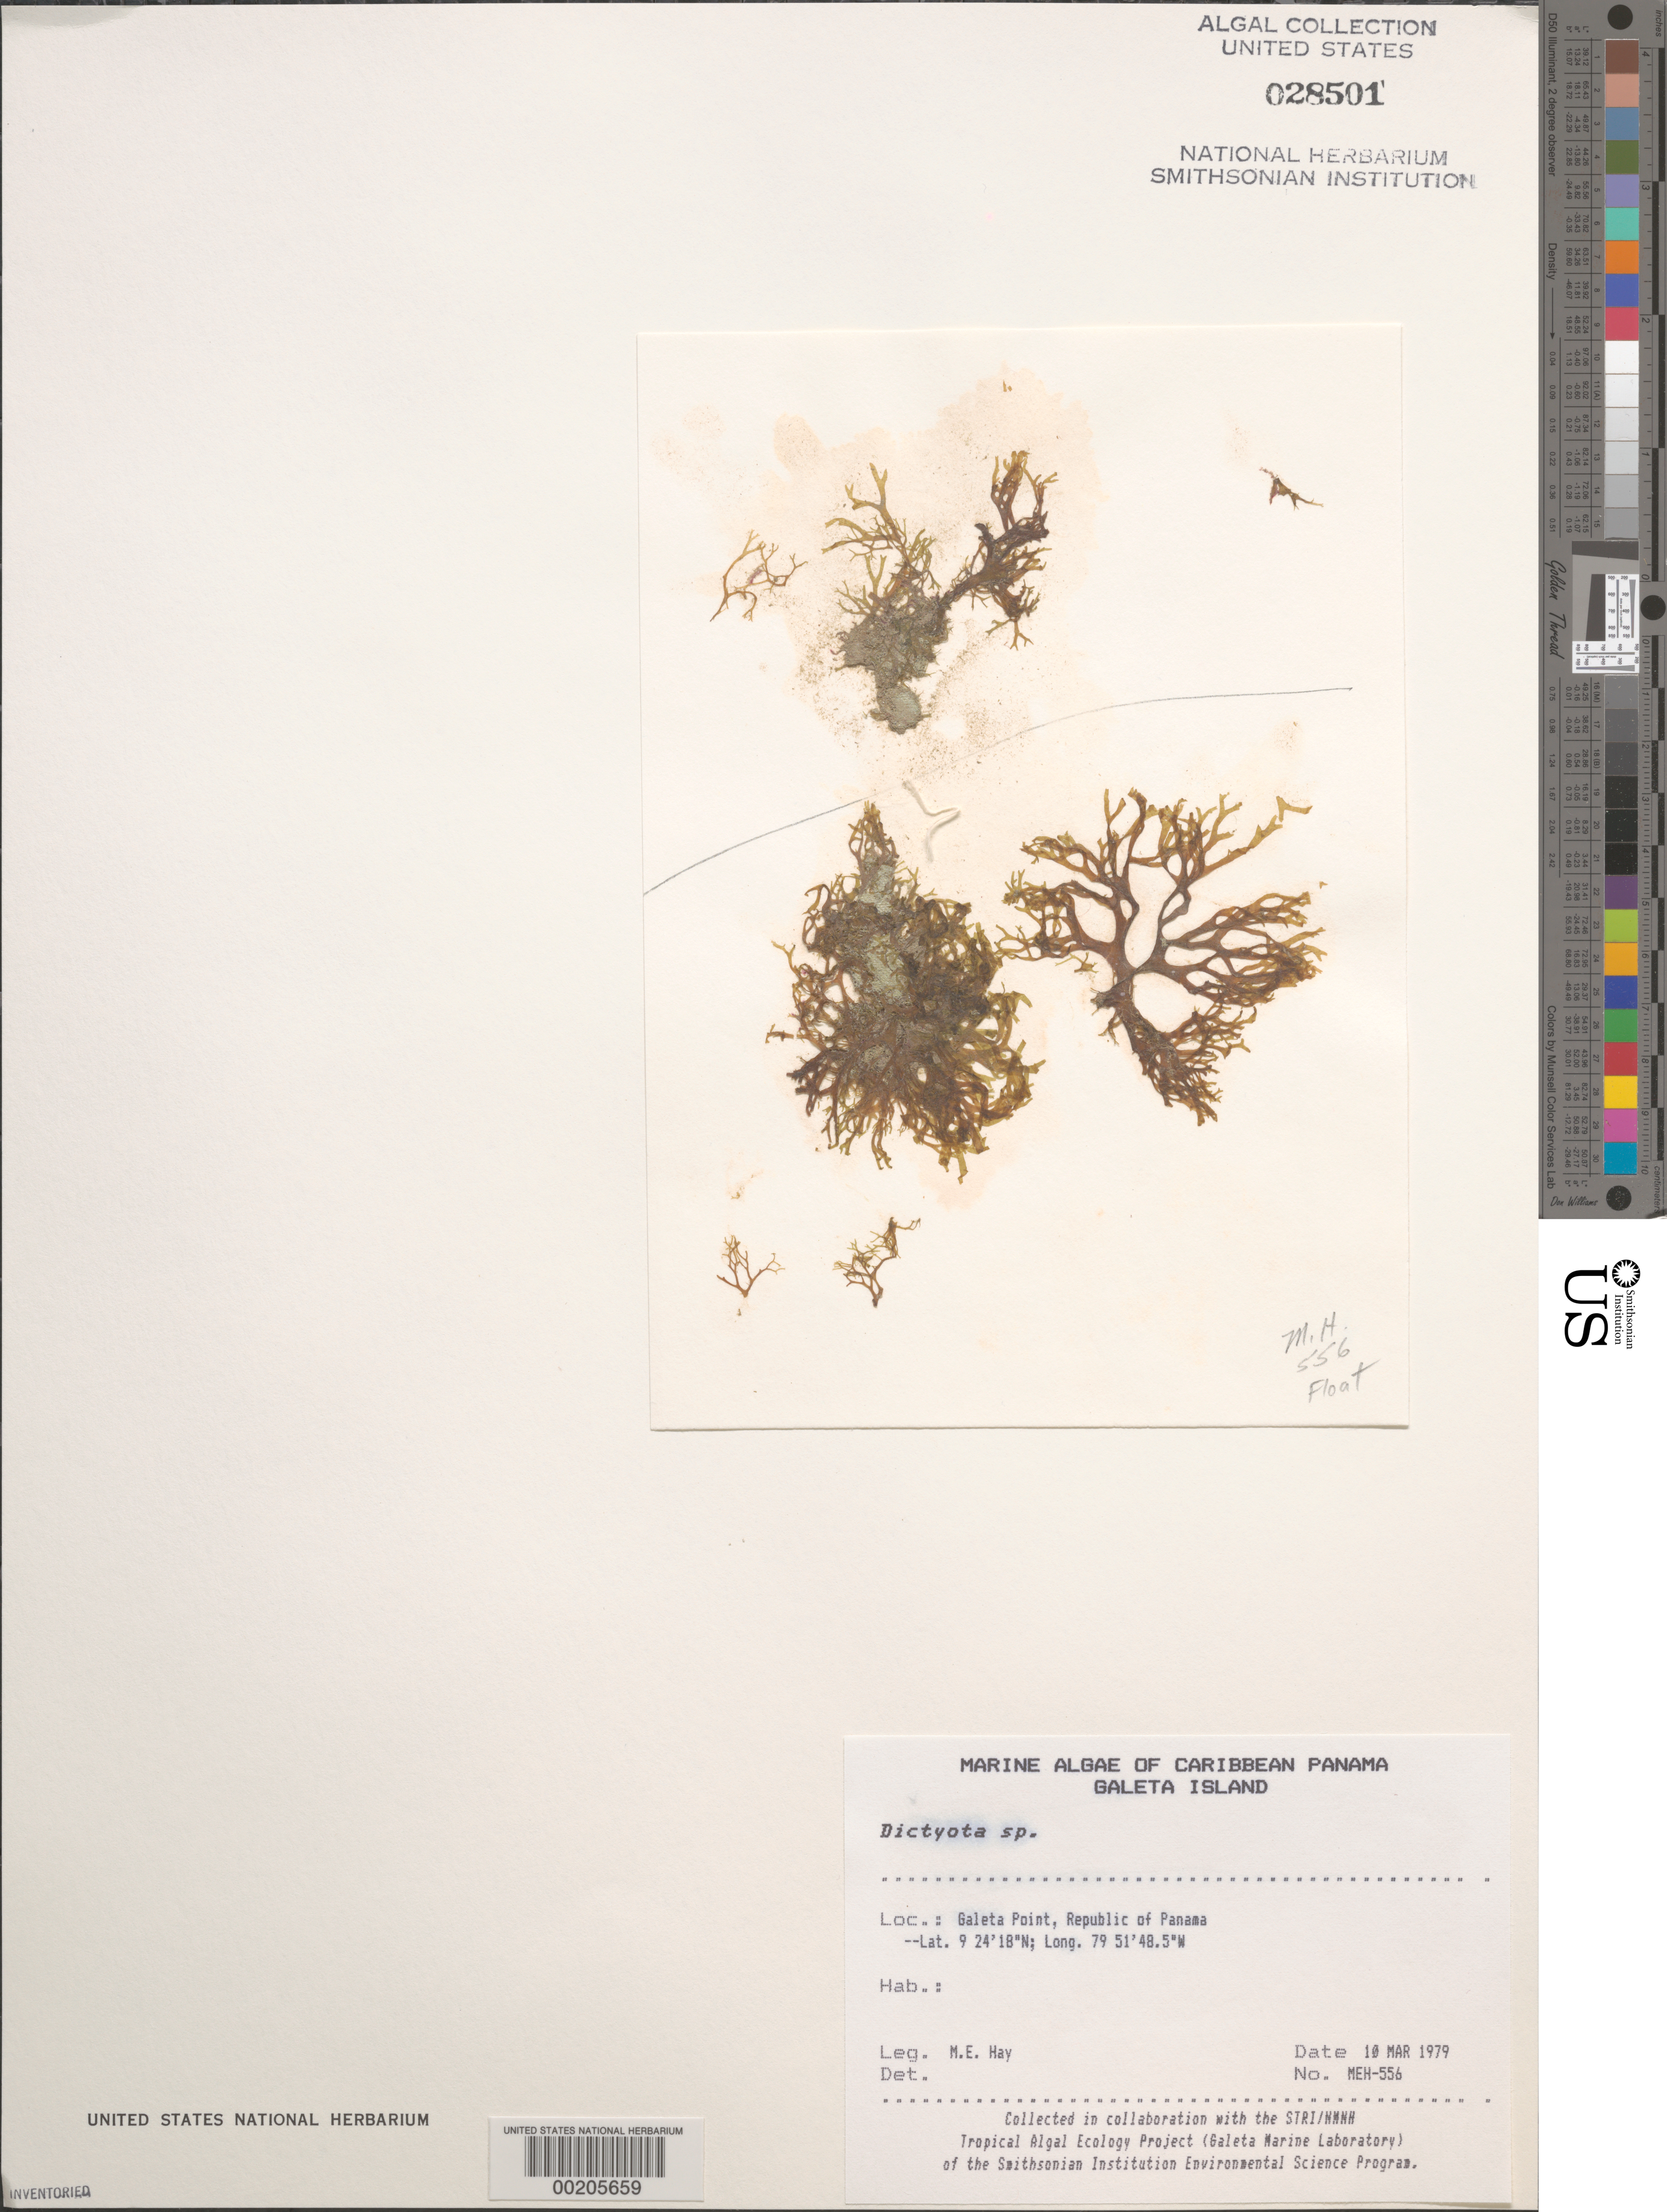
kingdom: Chromista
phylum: Ochrophyta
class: Phaeophyceae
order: Dictyotales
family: Dictyotaceae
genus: Dictyota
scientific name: Dictyota sp.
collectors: M. E. Hay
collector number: MEH-556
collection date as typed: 10 Mar 1979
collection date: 1979-03-10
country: Panama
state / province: Colón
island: Galeta Island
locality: Galeta Point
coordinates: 9 24' 18" N, 79 51' 48.5" W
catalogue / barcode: US 28501